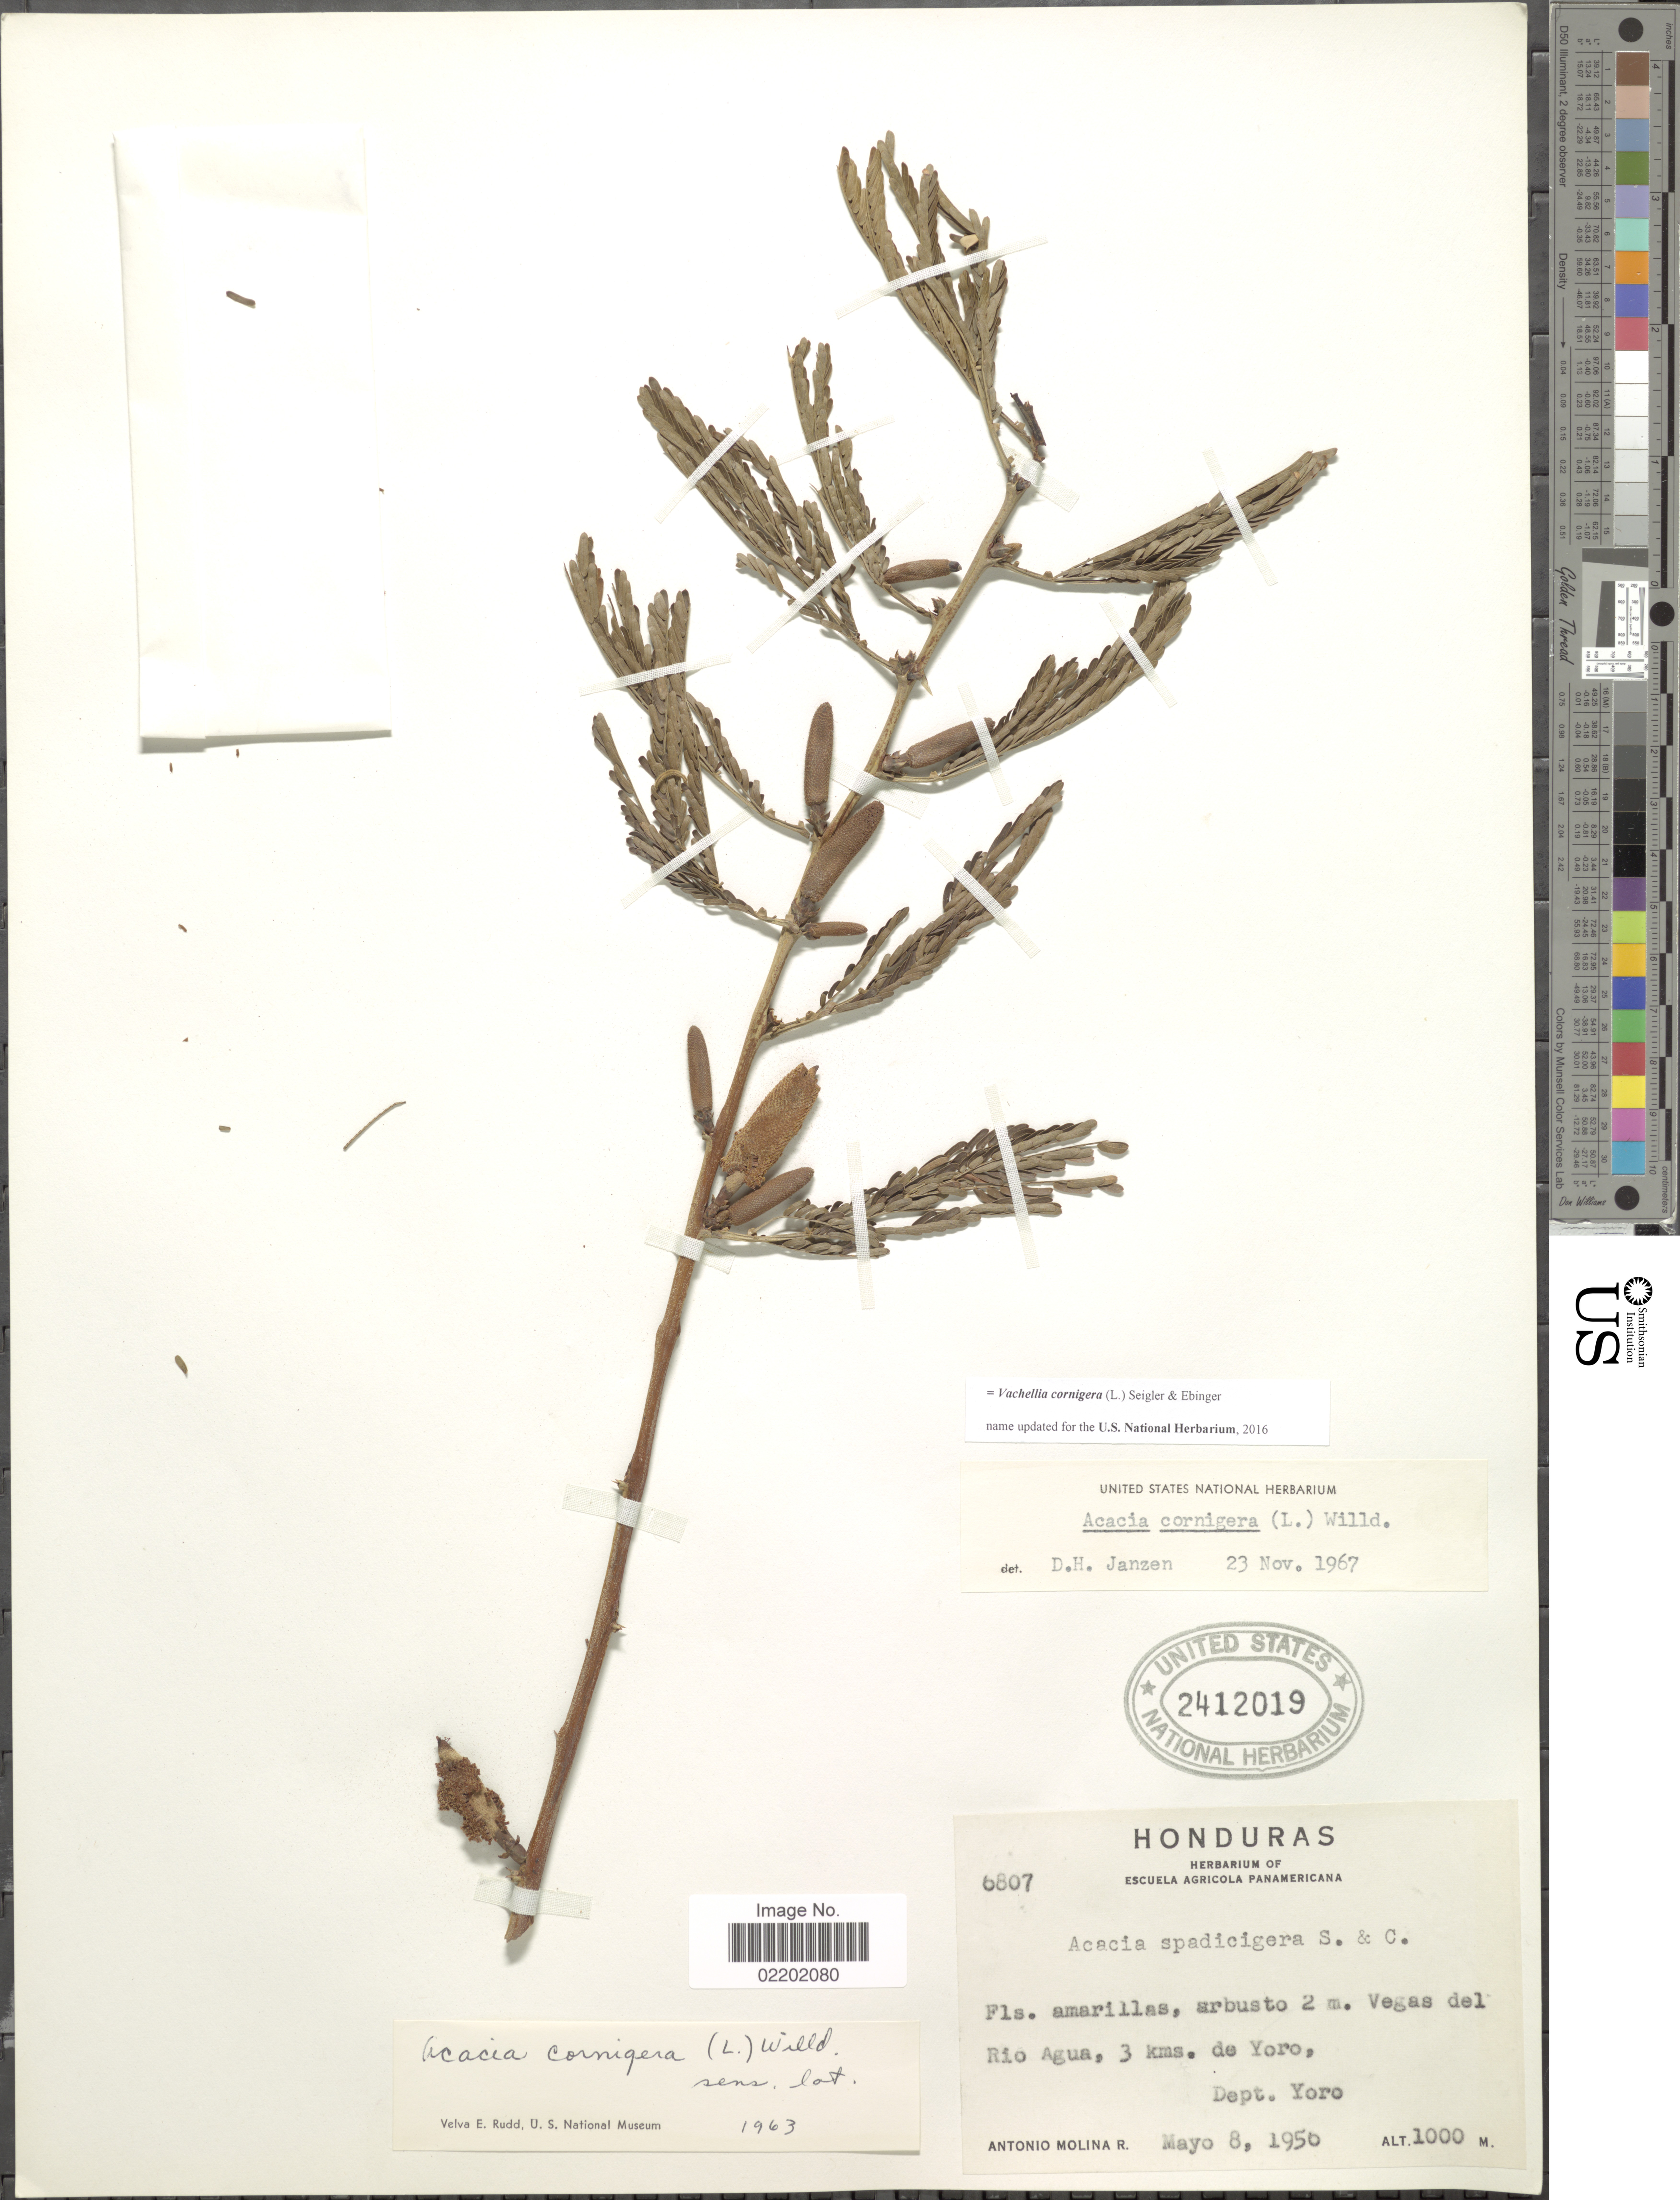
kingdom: Plantae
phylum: Tracheophyta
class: Magnoliopsida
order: Fabales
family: Fabaceae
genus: Vachellia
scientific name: Vachellia cornigera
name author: (L.) Seigler & Ebinger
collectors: A. Molina R.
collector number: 6807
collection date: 1950-05-08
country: Honduras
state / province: Yoro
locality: Vegas del Rio Agua, 3 kms de Yoro, Dept Yoro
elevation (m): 1000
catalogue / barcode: US 2412019